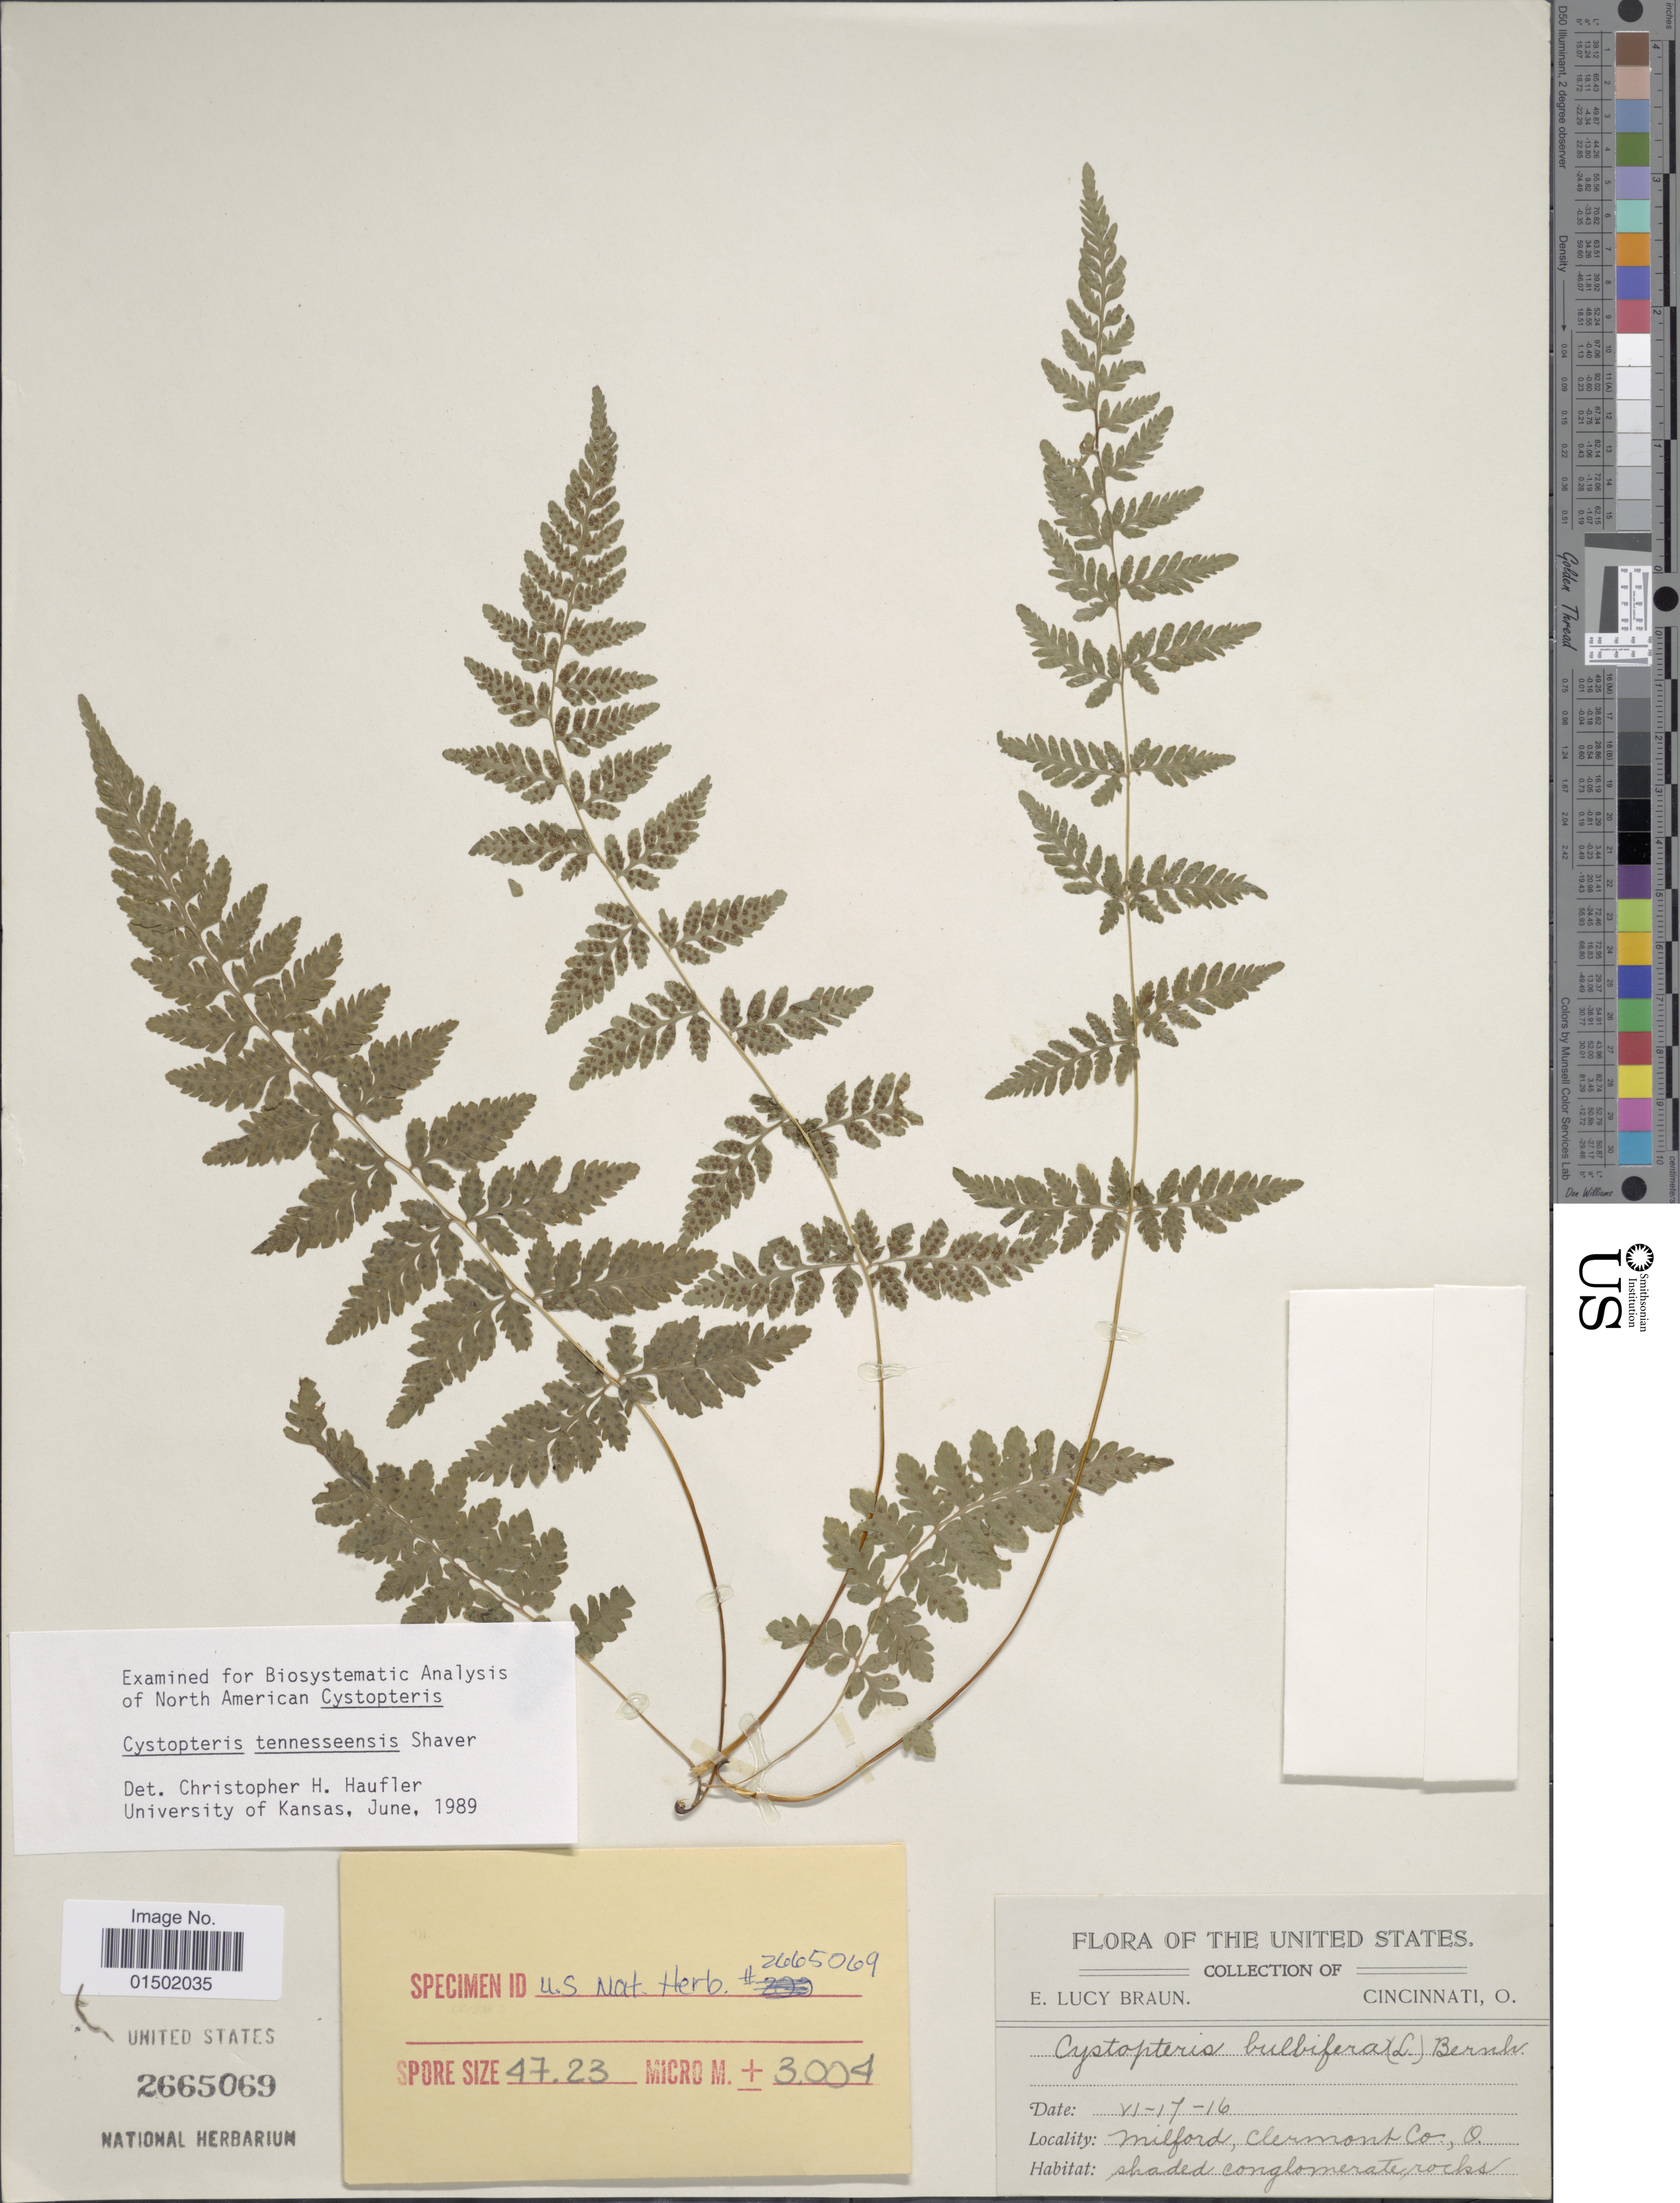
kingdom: Plantae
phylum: Tracheophyta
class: Polypodiopsida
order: Polypodiales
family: Cystopteridaceae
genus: Cystopteris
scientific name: Cystopteris tennesseensis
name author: Shaver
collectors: E. L. Braun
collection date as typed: Transcribed d/m/y: 17/6/16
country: United States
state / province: Ohio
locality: Milford, Clermont Co.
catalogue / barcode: US 2665069